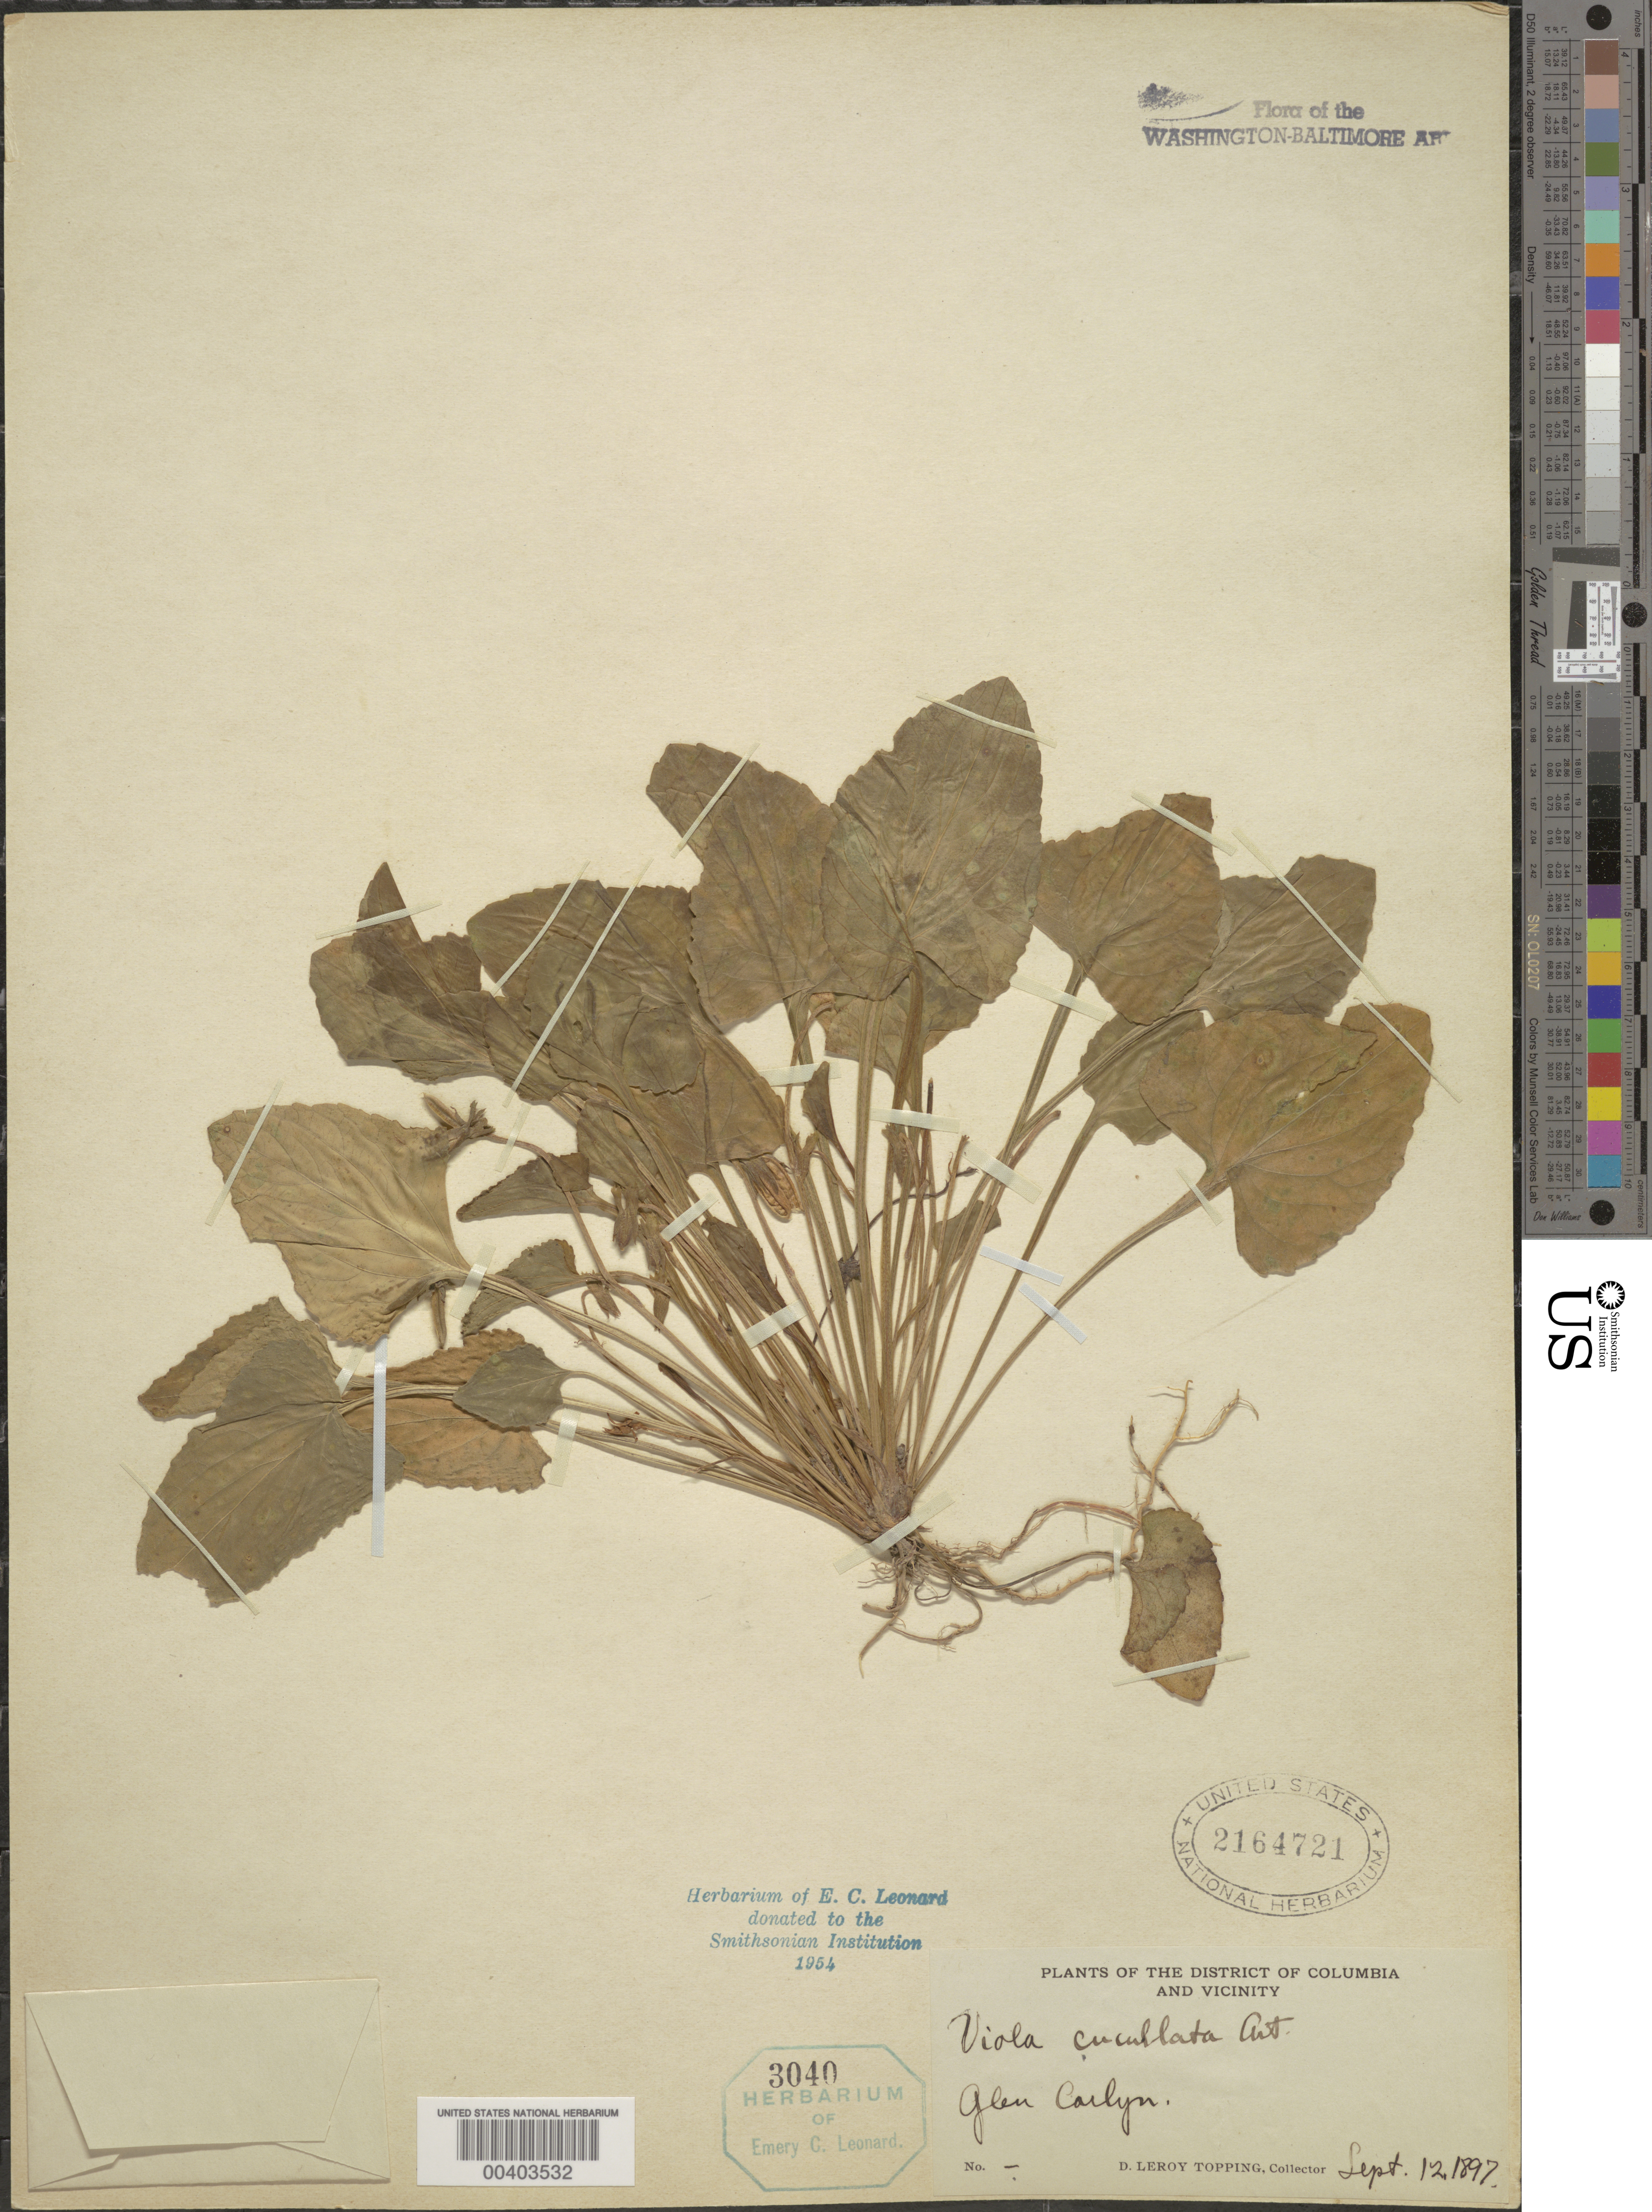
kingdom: Plantae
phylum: Tracheophyta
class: Magnoliopsida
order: Malpighiales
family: Violaceae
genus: Viola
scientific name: Viola cucullata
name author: Aiton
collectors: D. L. Topping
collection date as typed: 12 Sep 1897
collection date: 1897-09-12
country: United States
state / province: Virginia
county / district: Arlington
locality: Glencarlyn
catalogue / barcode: US 2164721